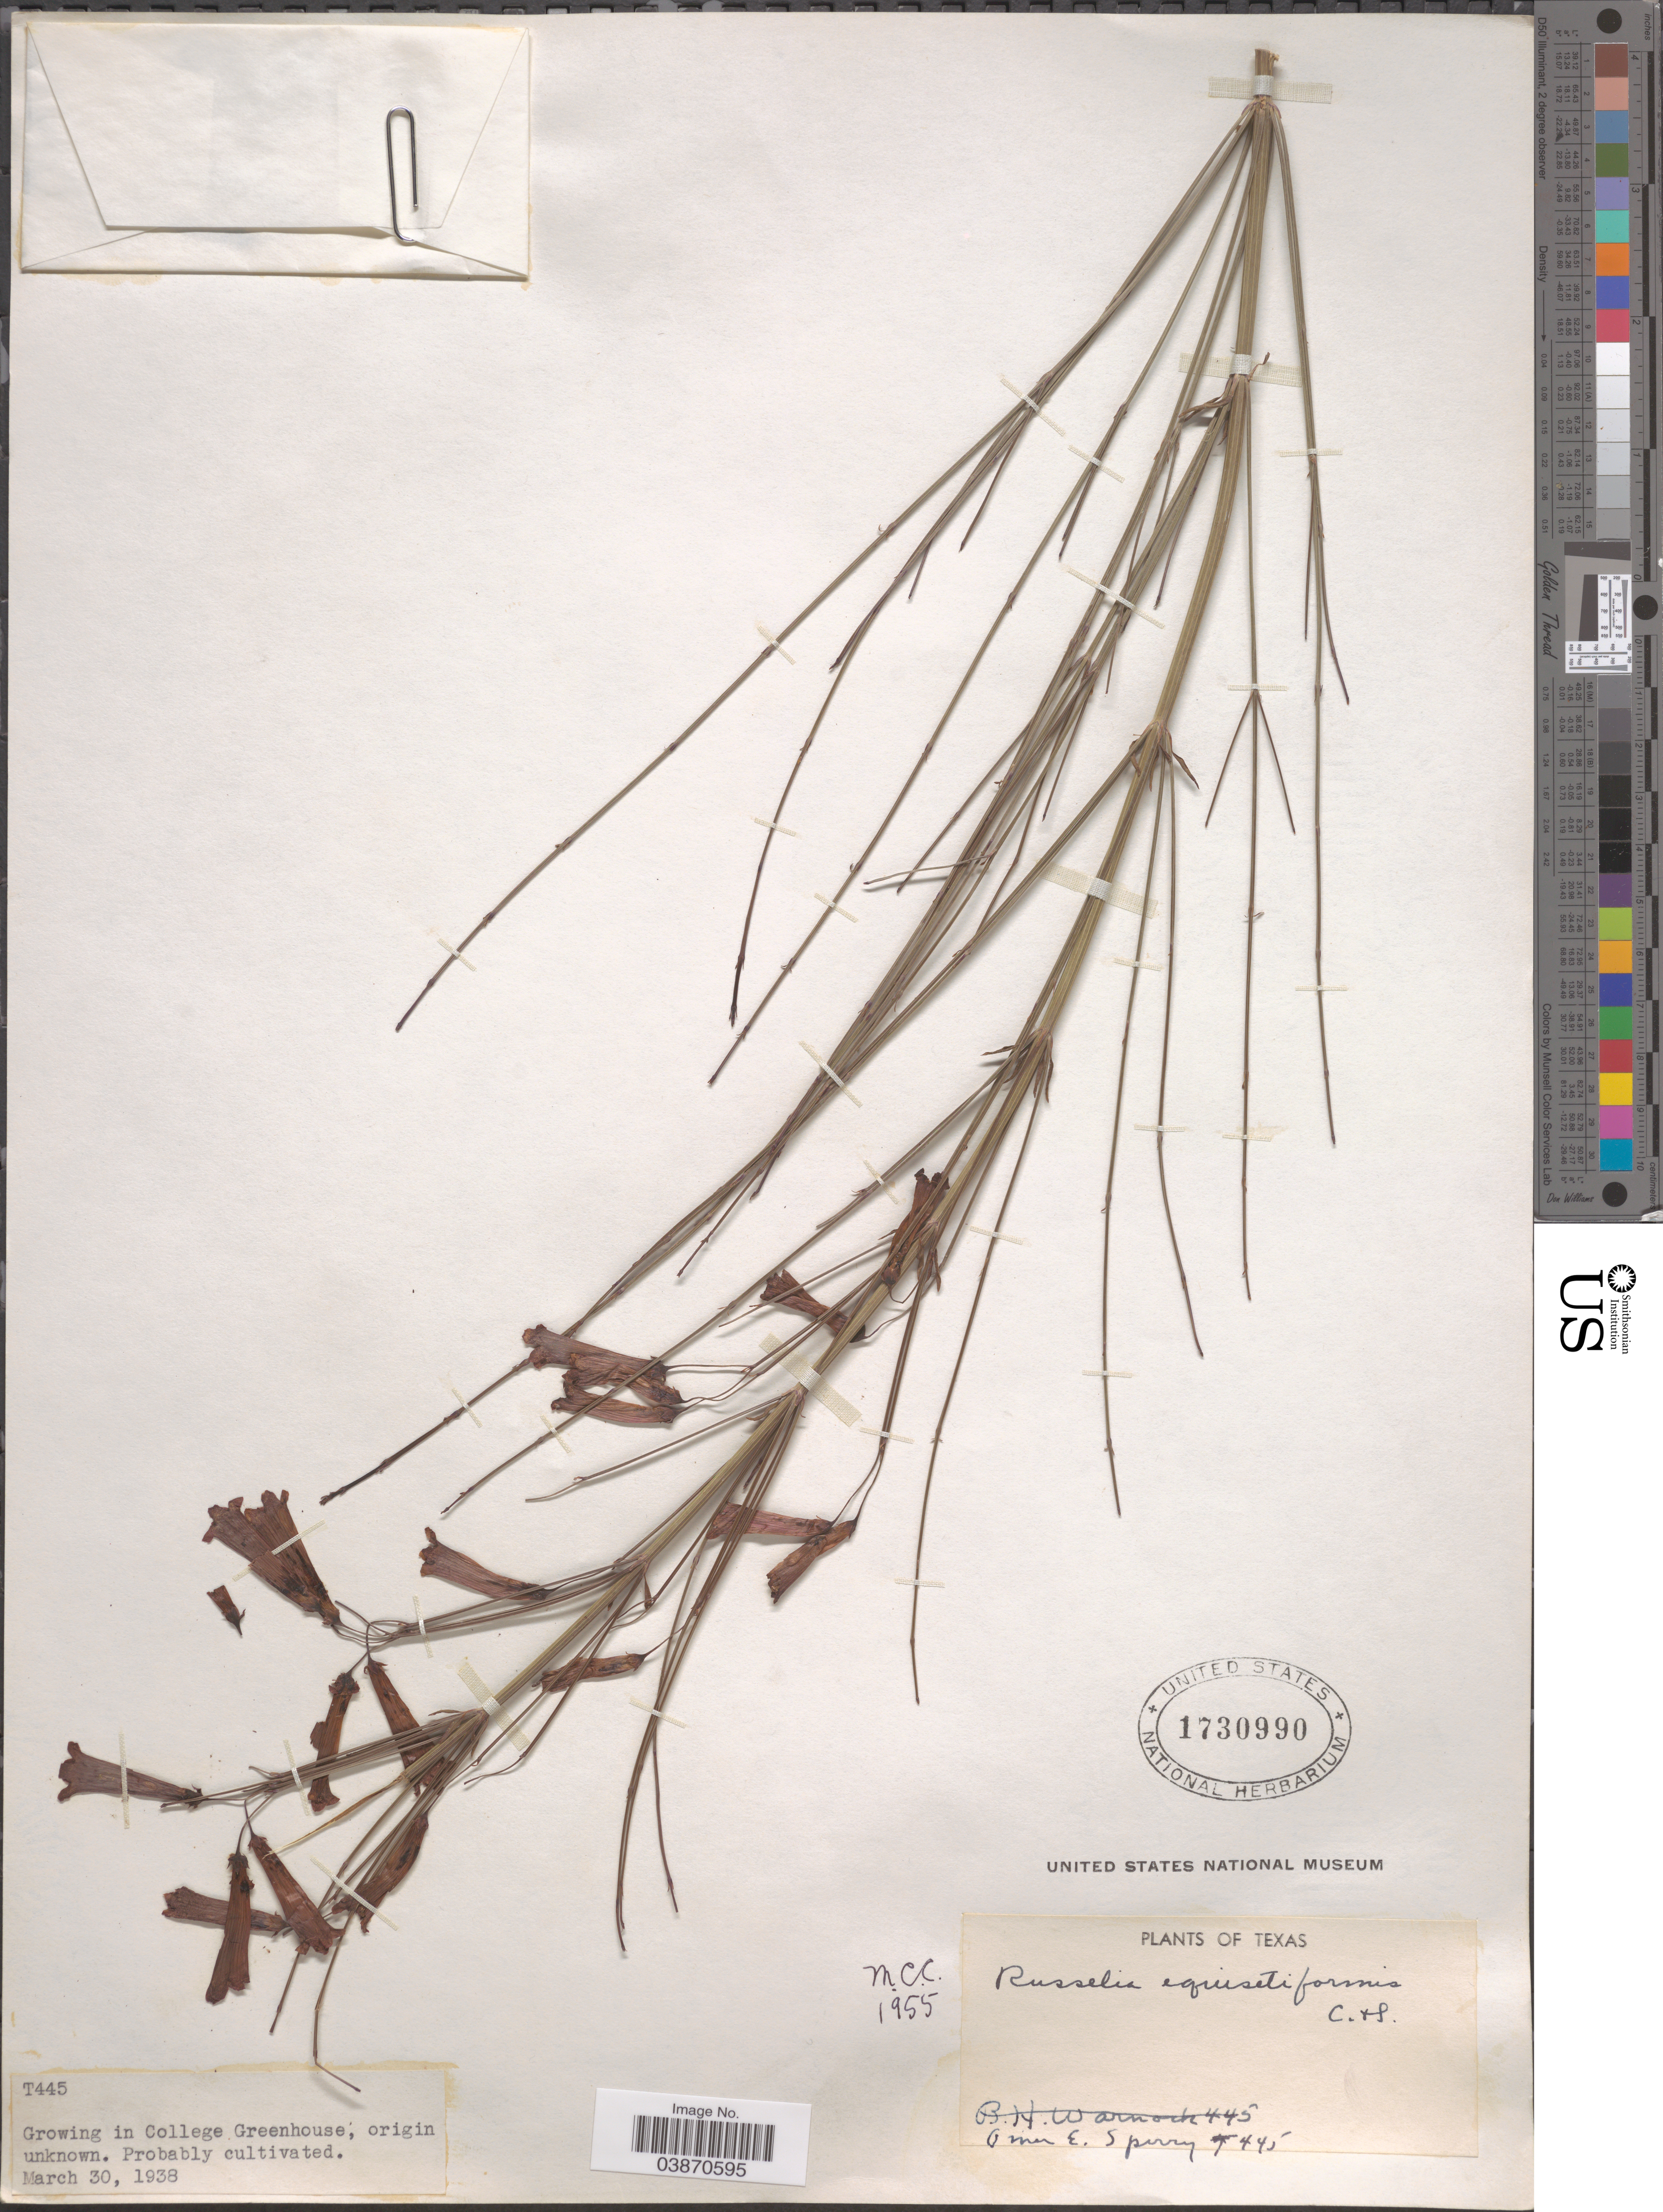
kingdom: Plantae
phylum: Tracheophyta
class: Magnoliopsida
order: Lamiales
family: Plantaginaceae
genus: Russelia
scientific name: Russelia equisetiformis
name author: Schltdl. & Cham.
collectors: O. E. Sperry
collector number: T445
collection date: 1938-03-30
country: United States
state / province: Texas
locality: In College Greenhouse.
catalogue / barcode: US 1730990